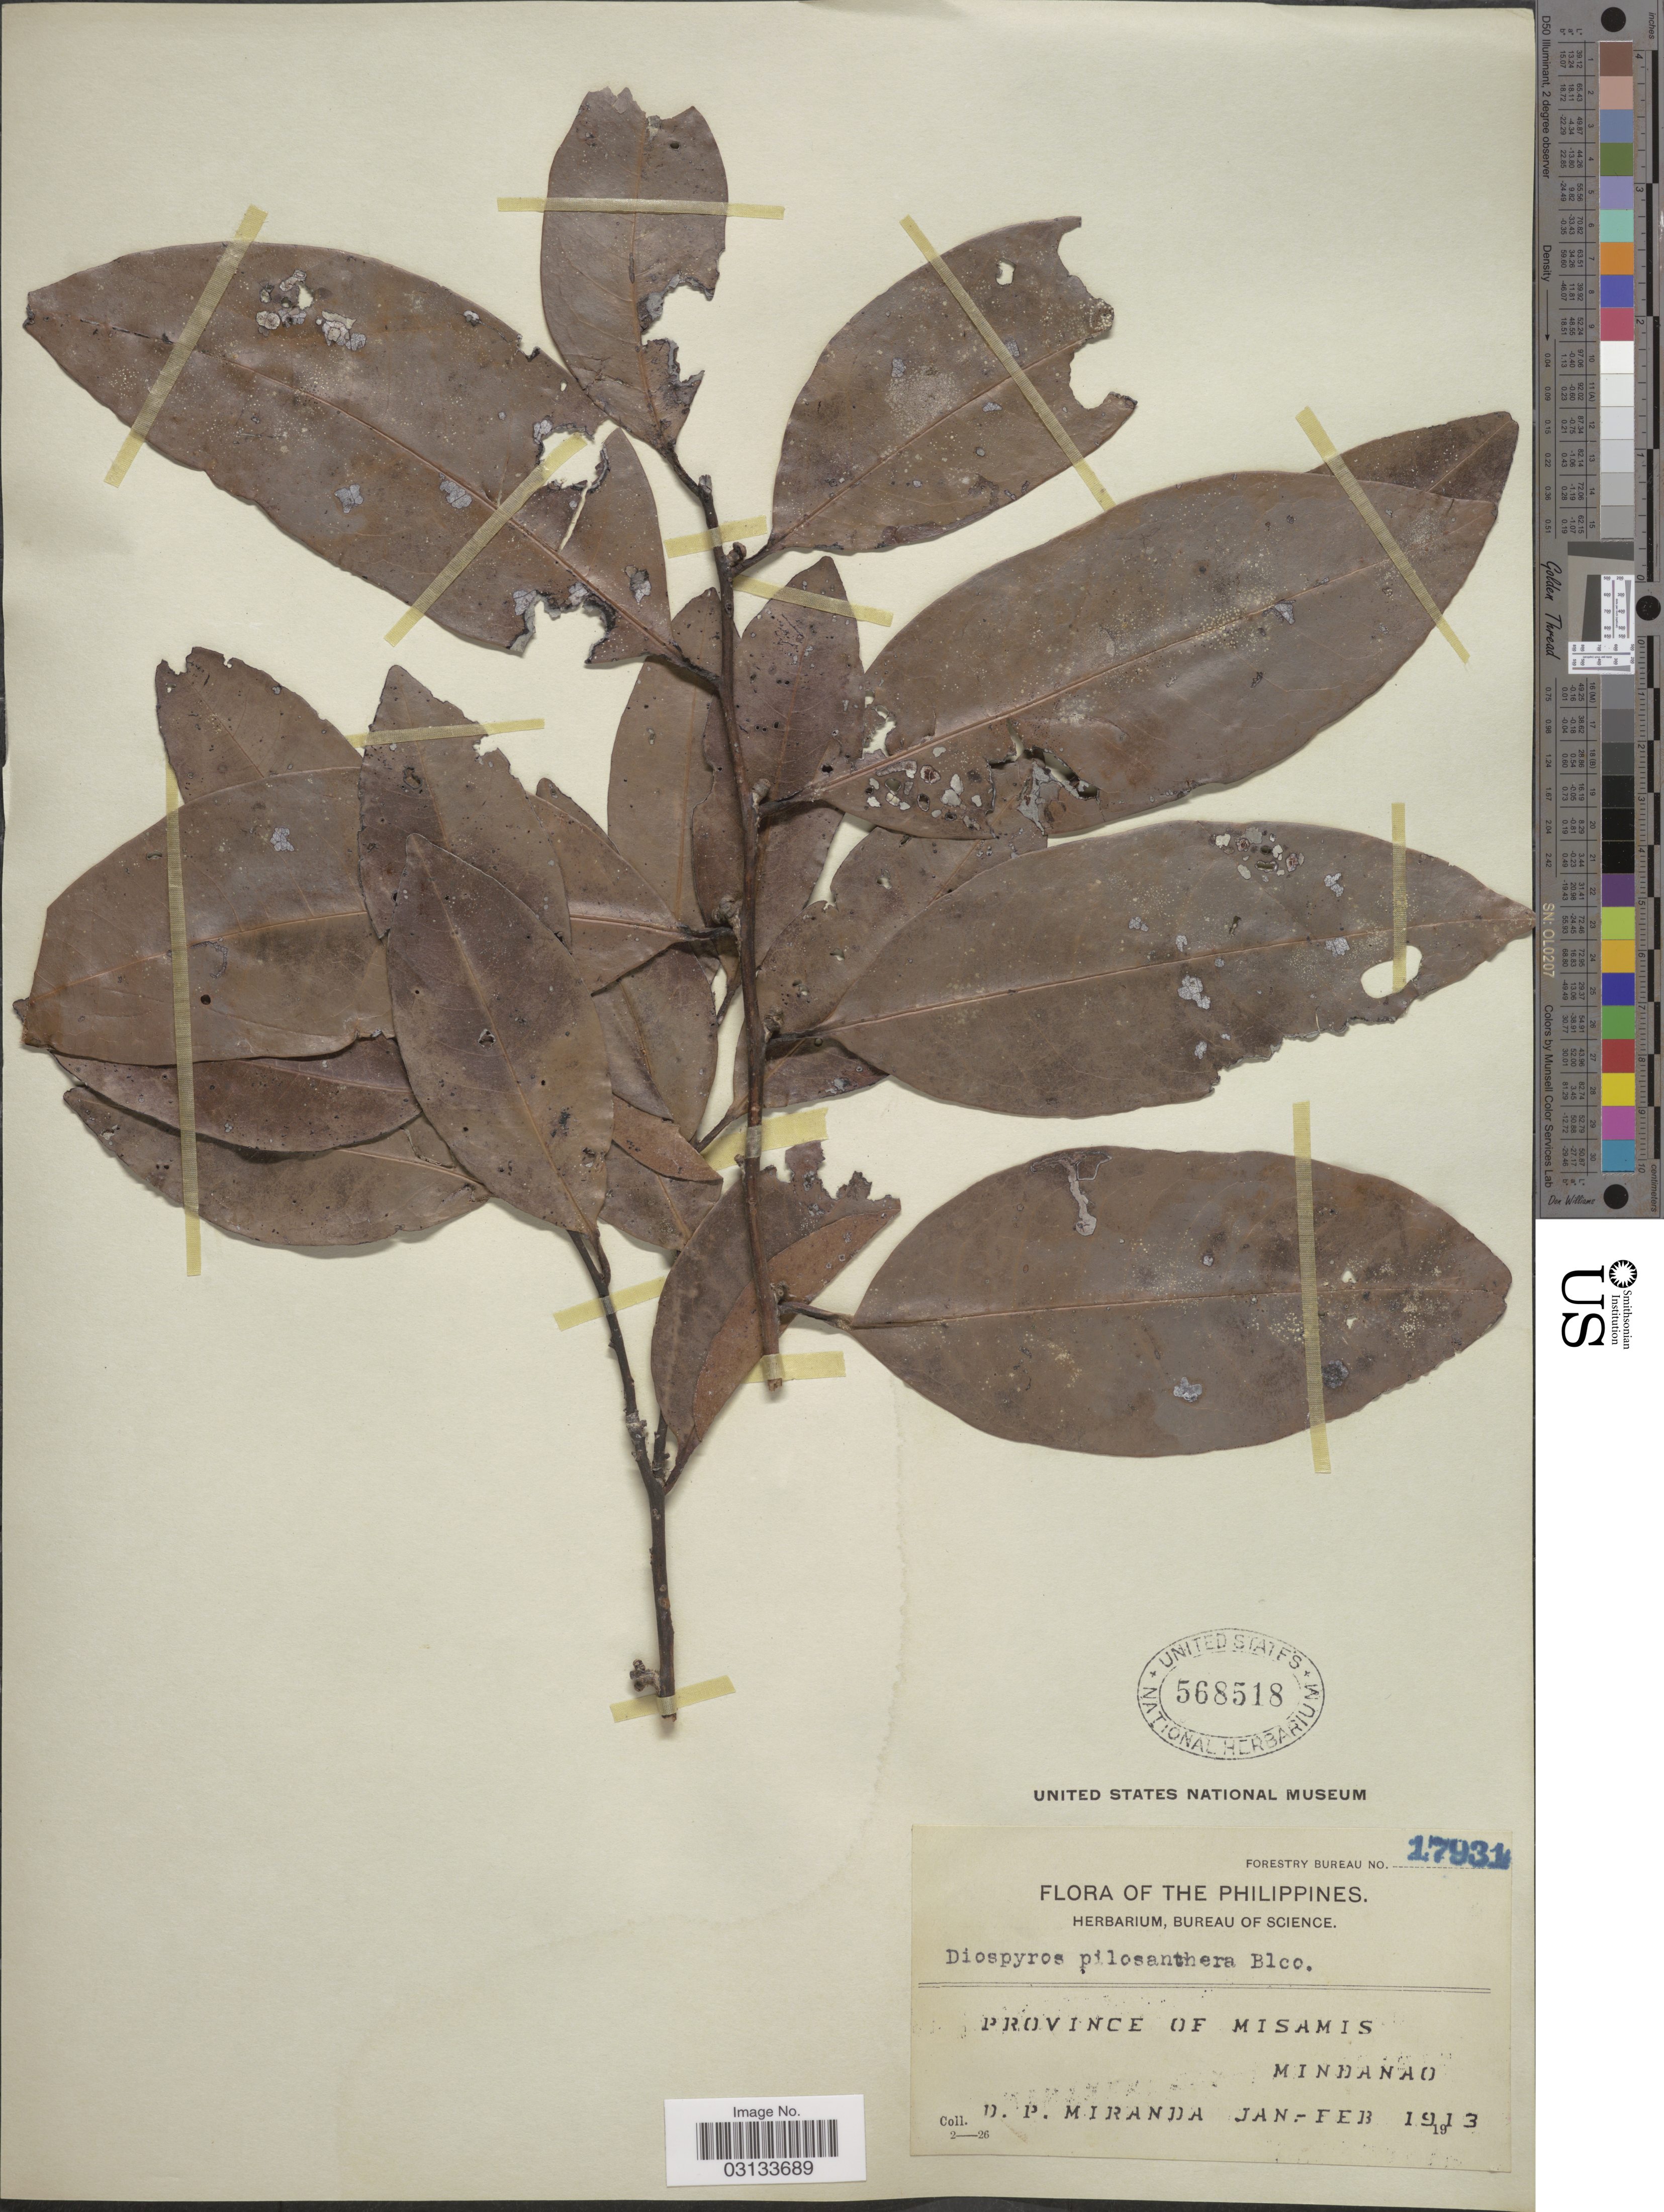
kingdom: Plantae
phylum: Tracheophyta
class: Magnoliopsida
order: Ericales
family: Ebenaceae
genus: Diospyros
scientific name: Diospyros pilosanthera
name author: Blanco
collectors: D. P. Miranda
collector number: Forestry Bureau 17931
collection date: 1913-01/1913-02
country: Philippines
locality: Province of Misamis. Mindanao.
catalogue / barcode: US 568518